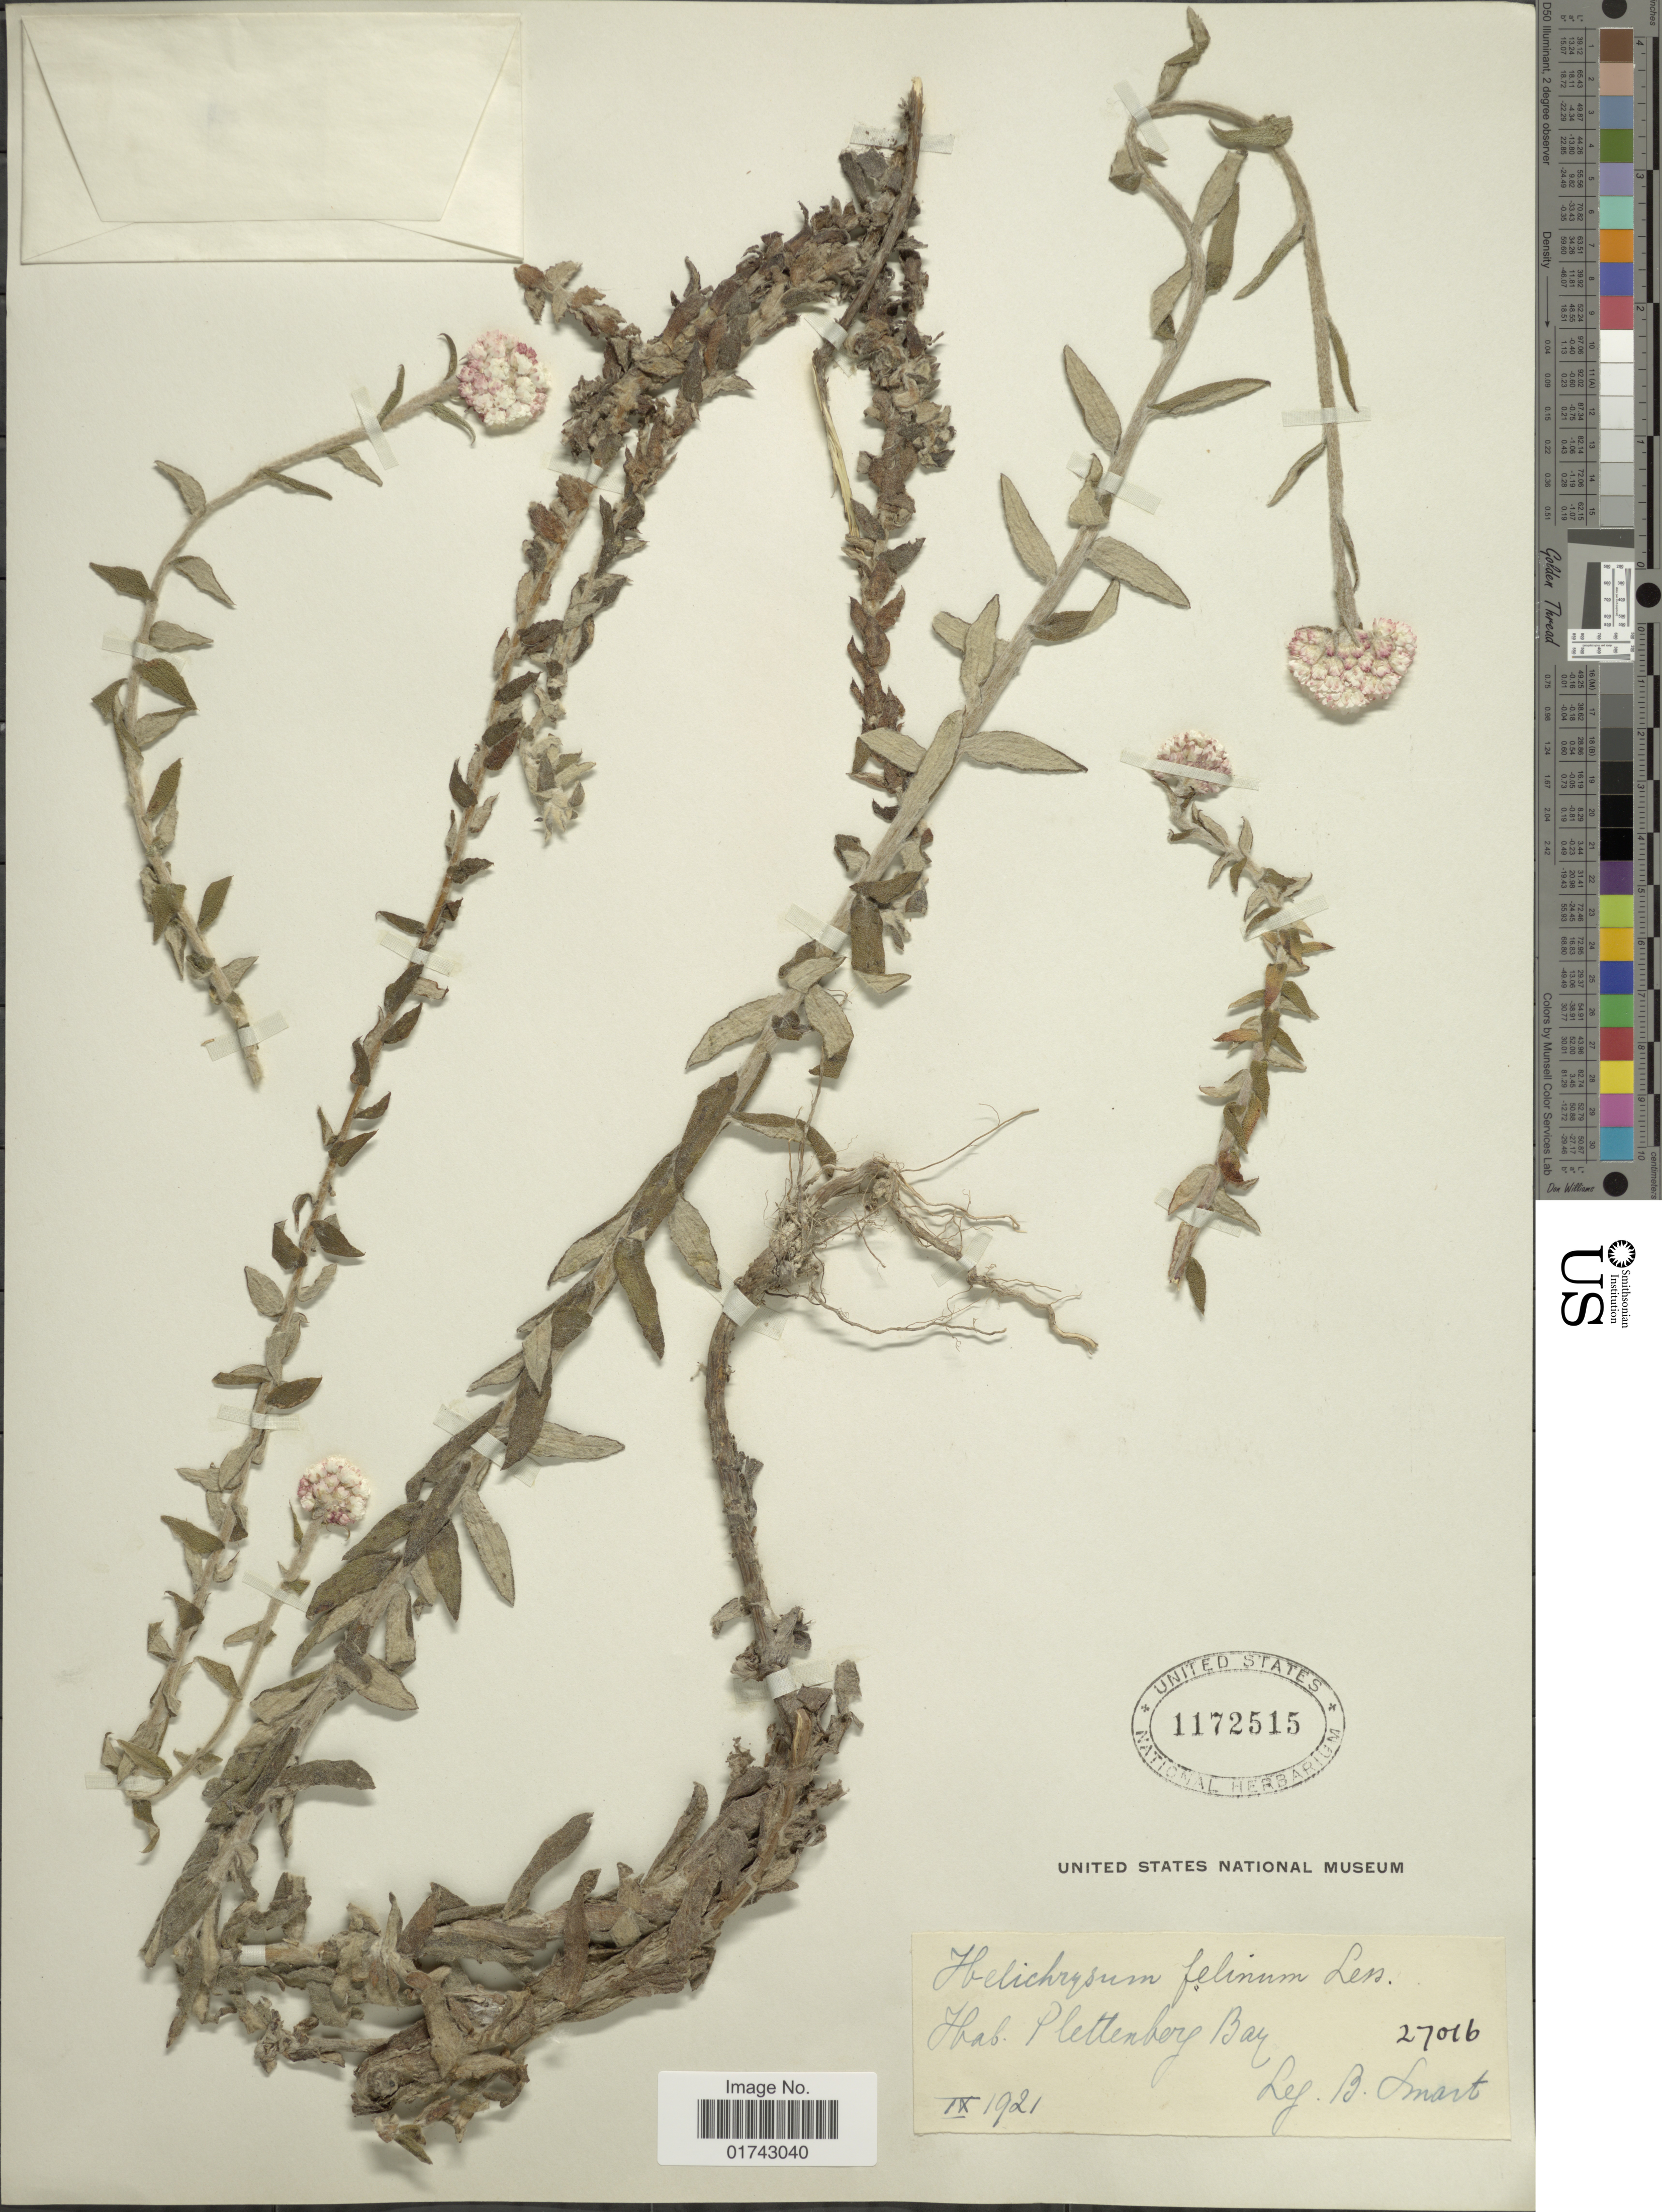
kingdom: Plantae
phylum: Tracheophyta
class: Magnoliopsida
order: Asterales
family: Asteraceae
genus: Helichrysum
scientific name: Helichrysum felinum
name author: Less.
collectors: B. Smart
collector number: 27016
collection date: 1921-09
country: South Africa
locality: Ihab, Plettenberg Bay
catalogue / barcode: US 1172515